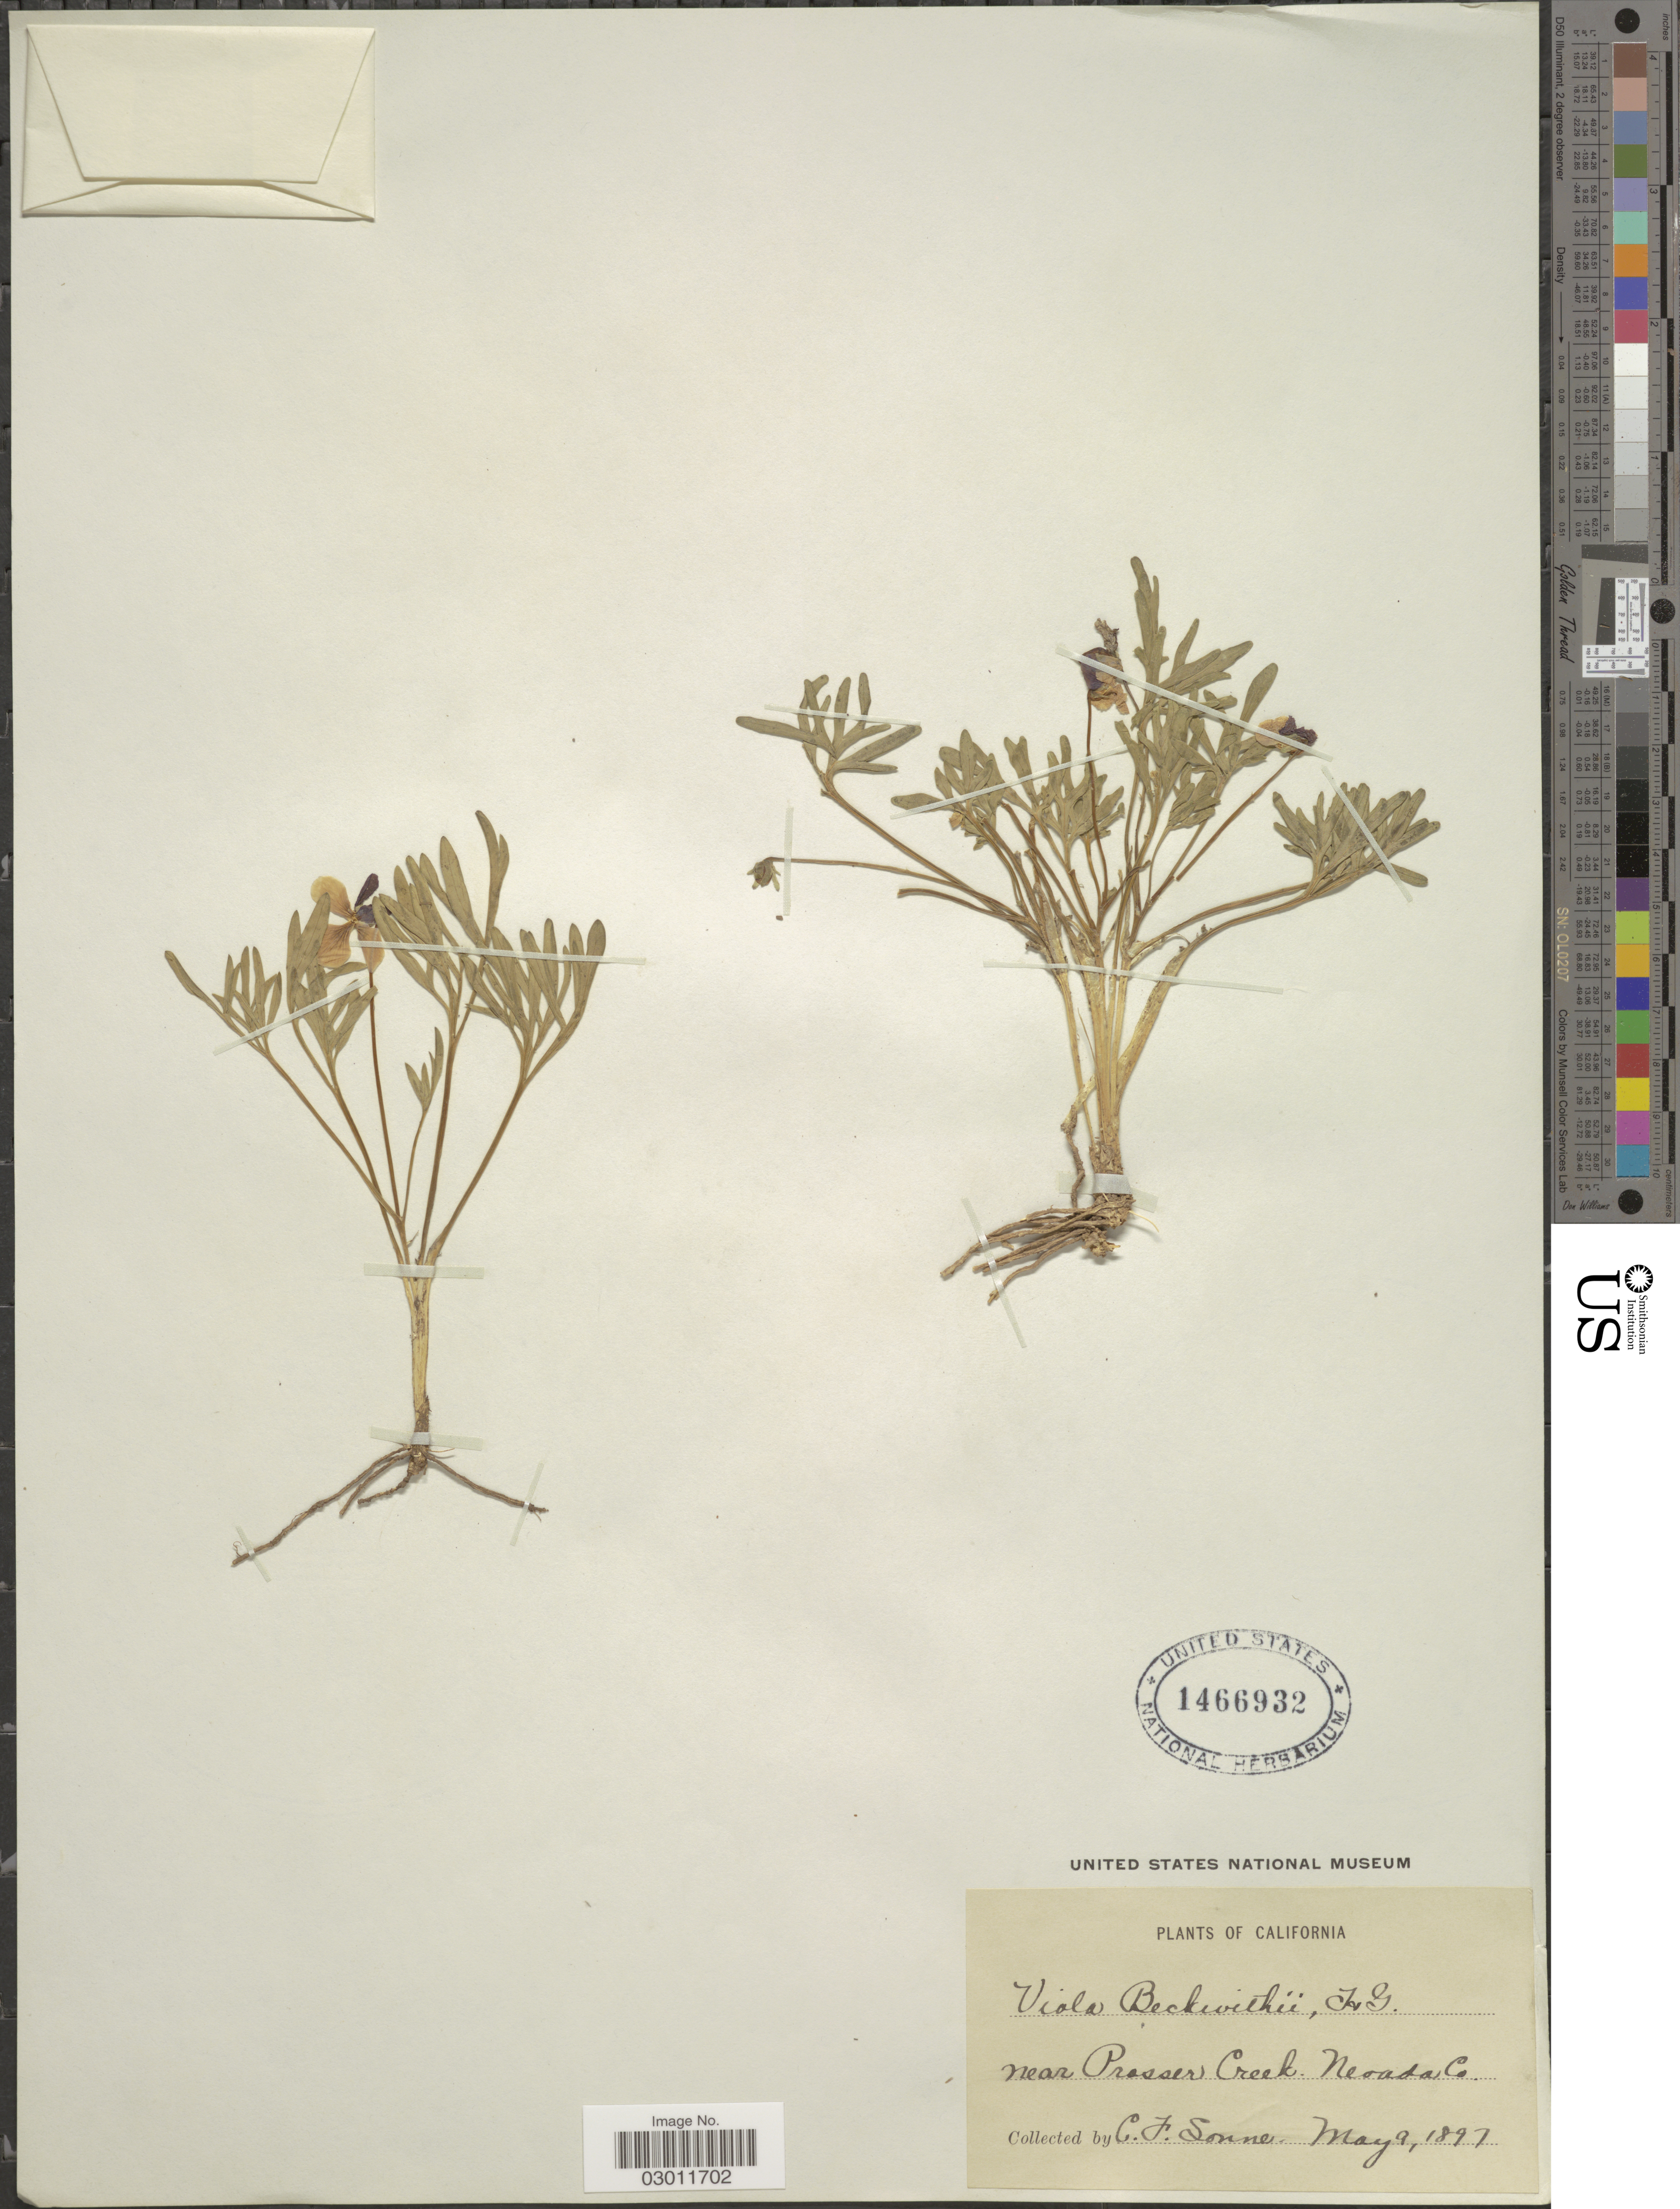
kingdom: Plantae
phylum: Tracheophyta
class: Magnoliopsida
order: Malpighiales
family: Violaceae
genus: Viola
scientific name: Viola beckwithii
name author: Torr.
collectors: C. Sonne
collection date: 1897-05-09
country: United States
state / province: California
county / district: Nevada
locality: Near Prosser Creek, Nevada Co.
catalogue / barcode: US 1466932